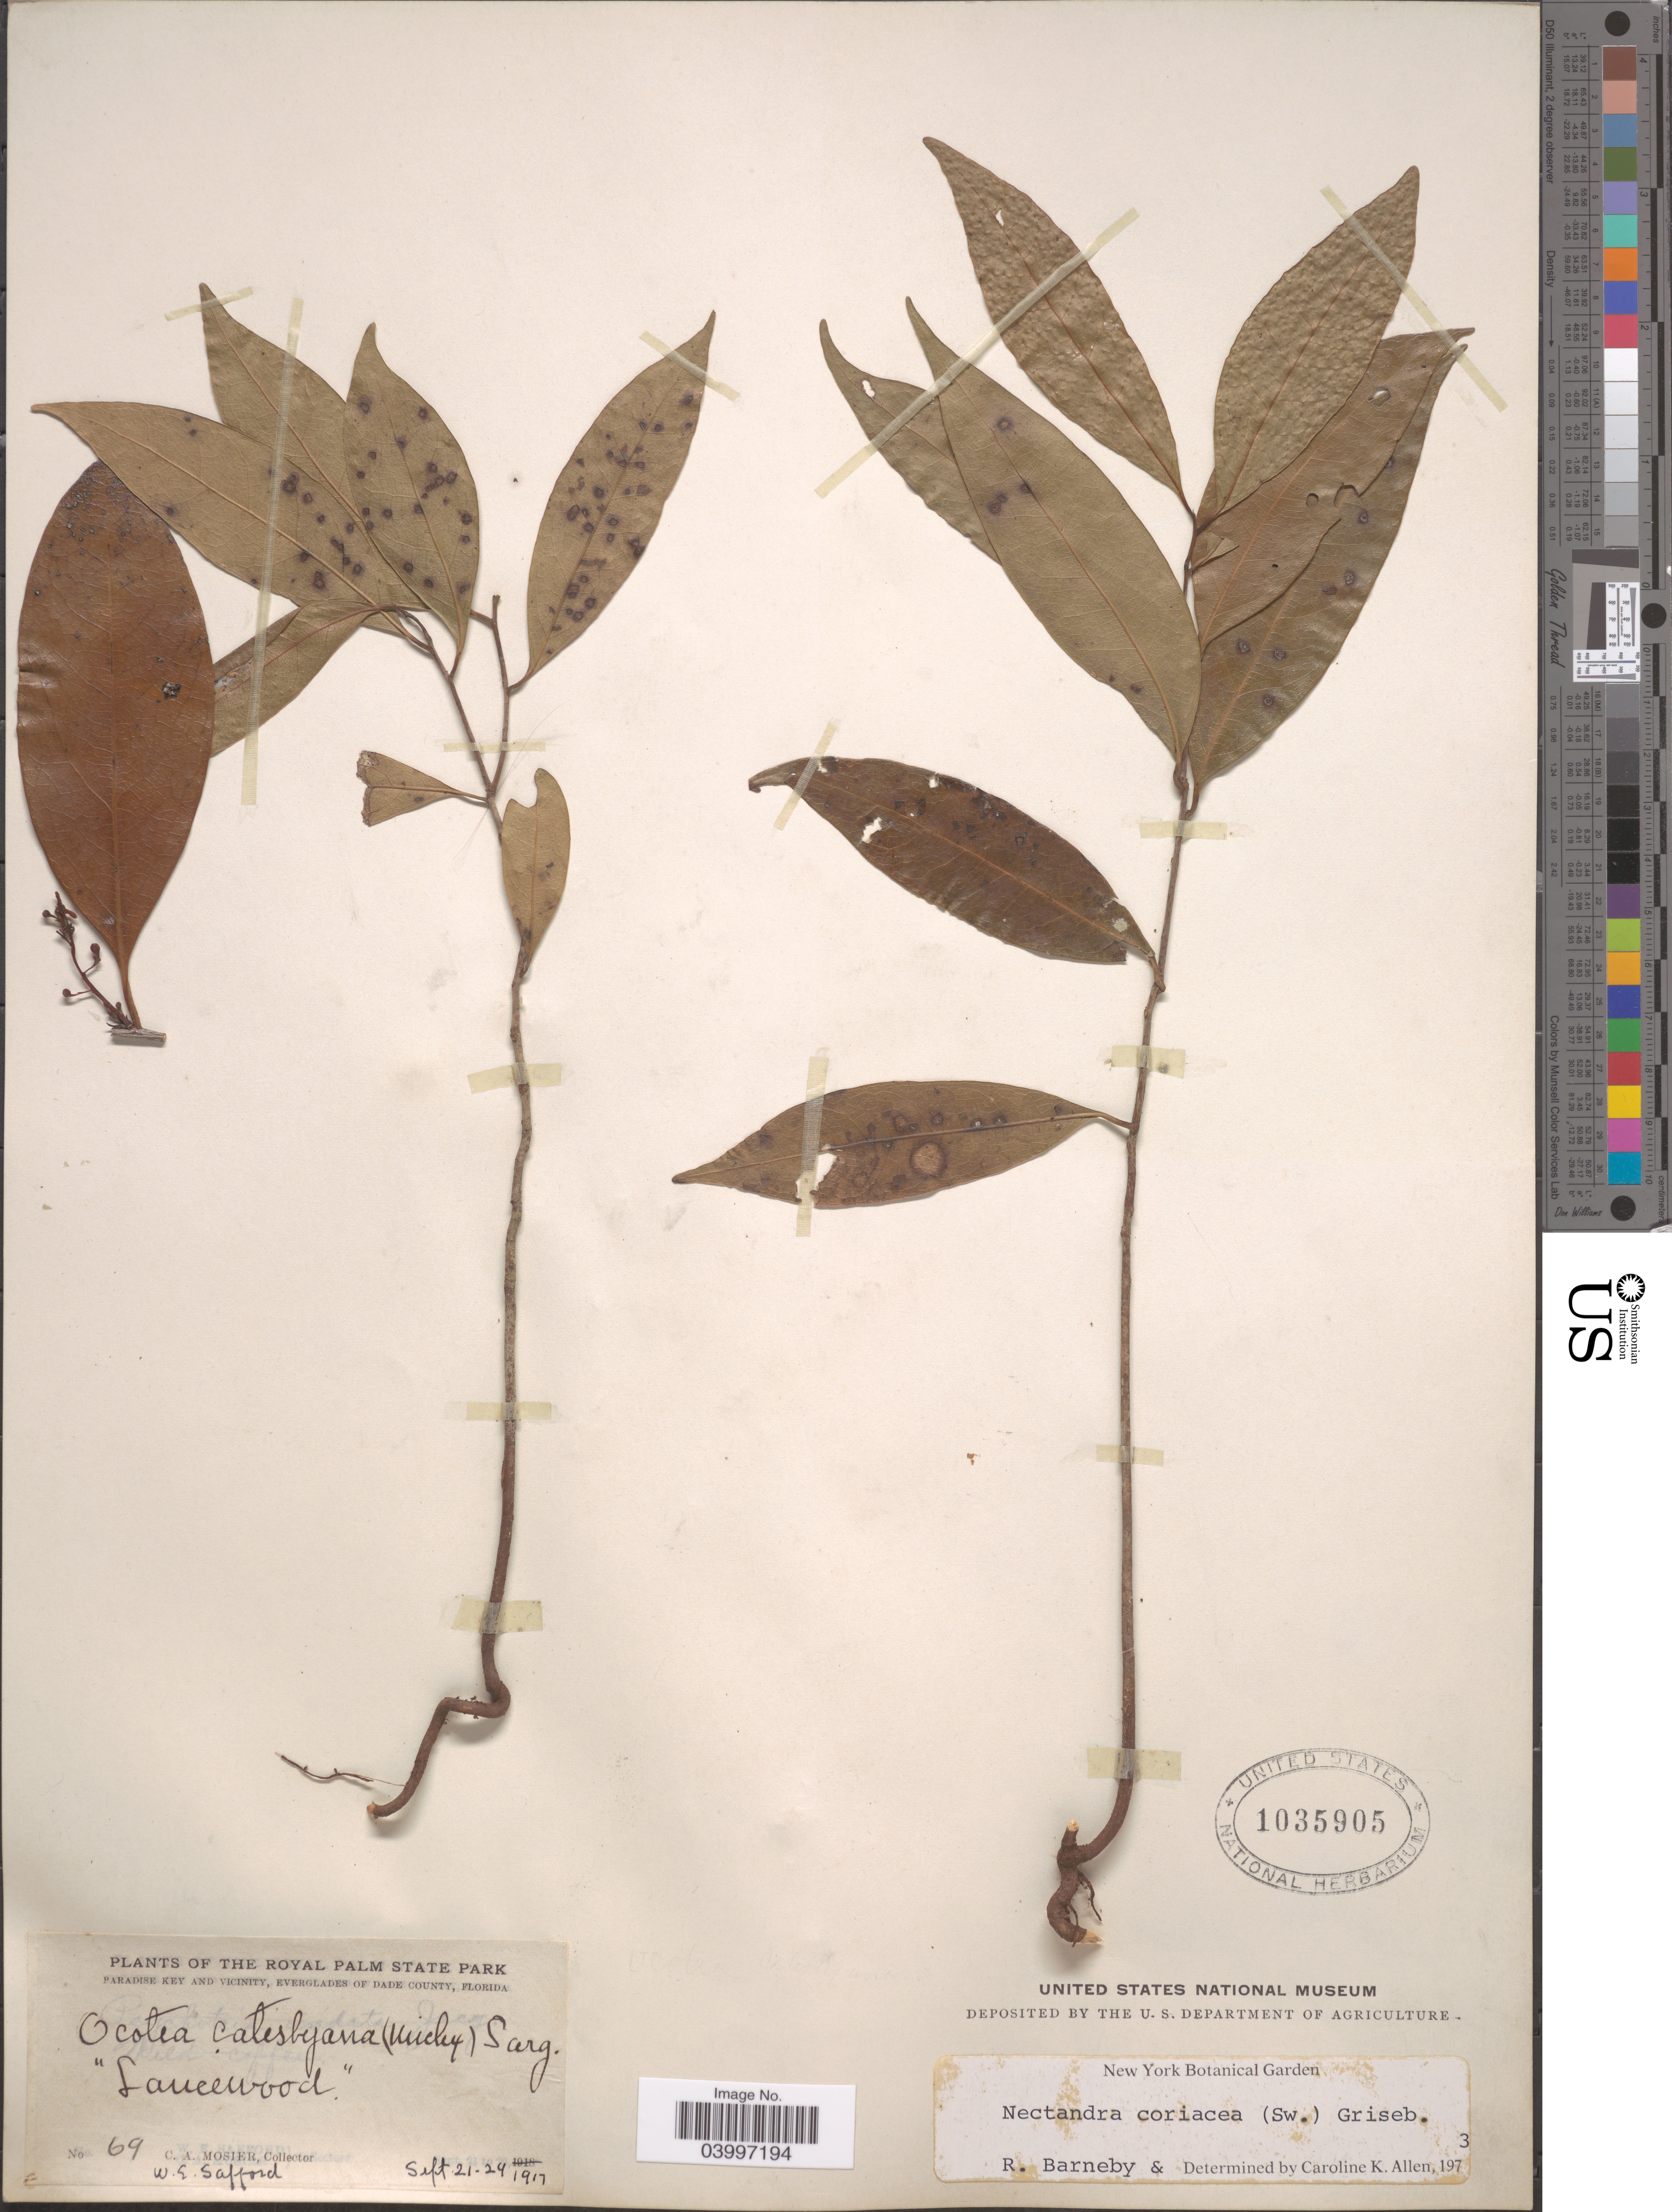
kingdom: Plantae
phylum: Tracheophyta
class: Magnoliopsida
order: Laurales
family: Lauraceae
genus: Nectandra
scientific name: Nectandra coriacea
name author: (Sw.) Griseb.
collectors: C. A. Mosier & W. E. Safford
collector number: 69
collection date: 1917-09-21/1917-09-24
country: United States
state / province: Florida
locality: The Royal Palm State Park. Paradise Key and Vicinity, Everglades of Dade County.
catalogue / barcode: US 1035905